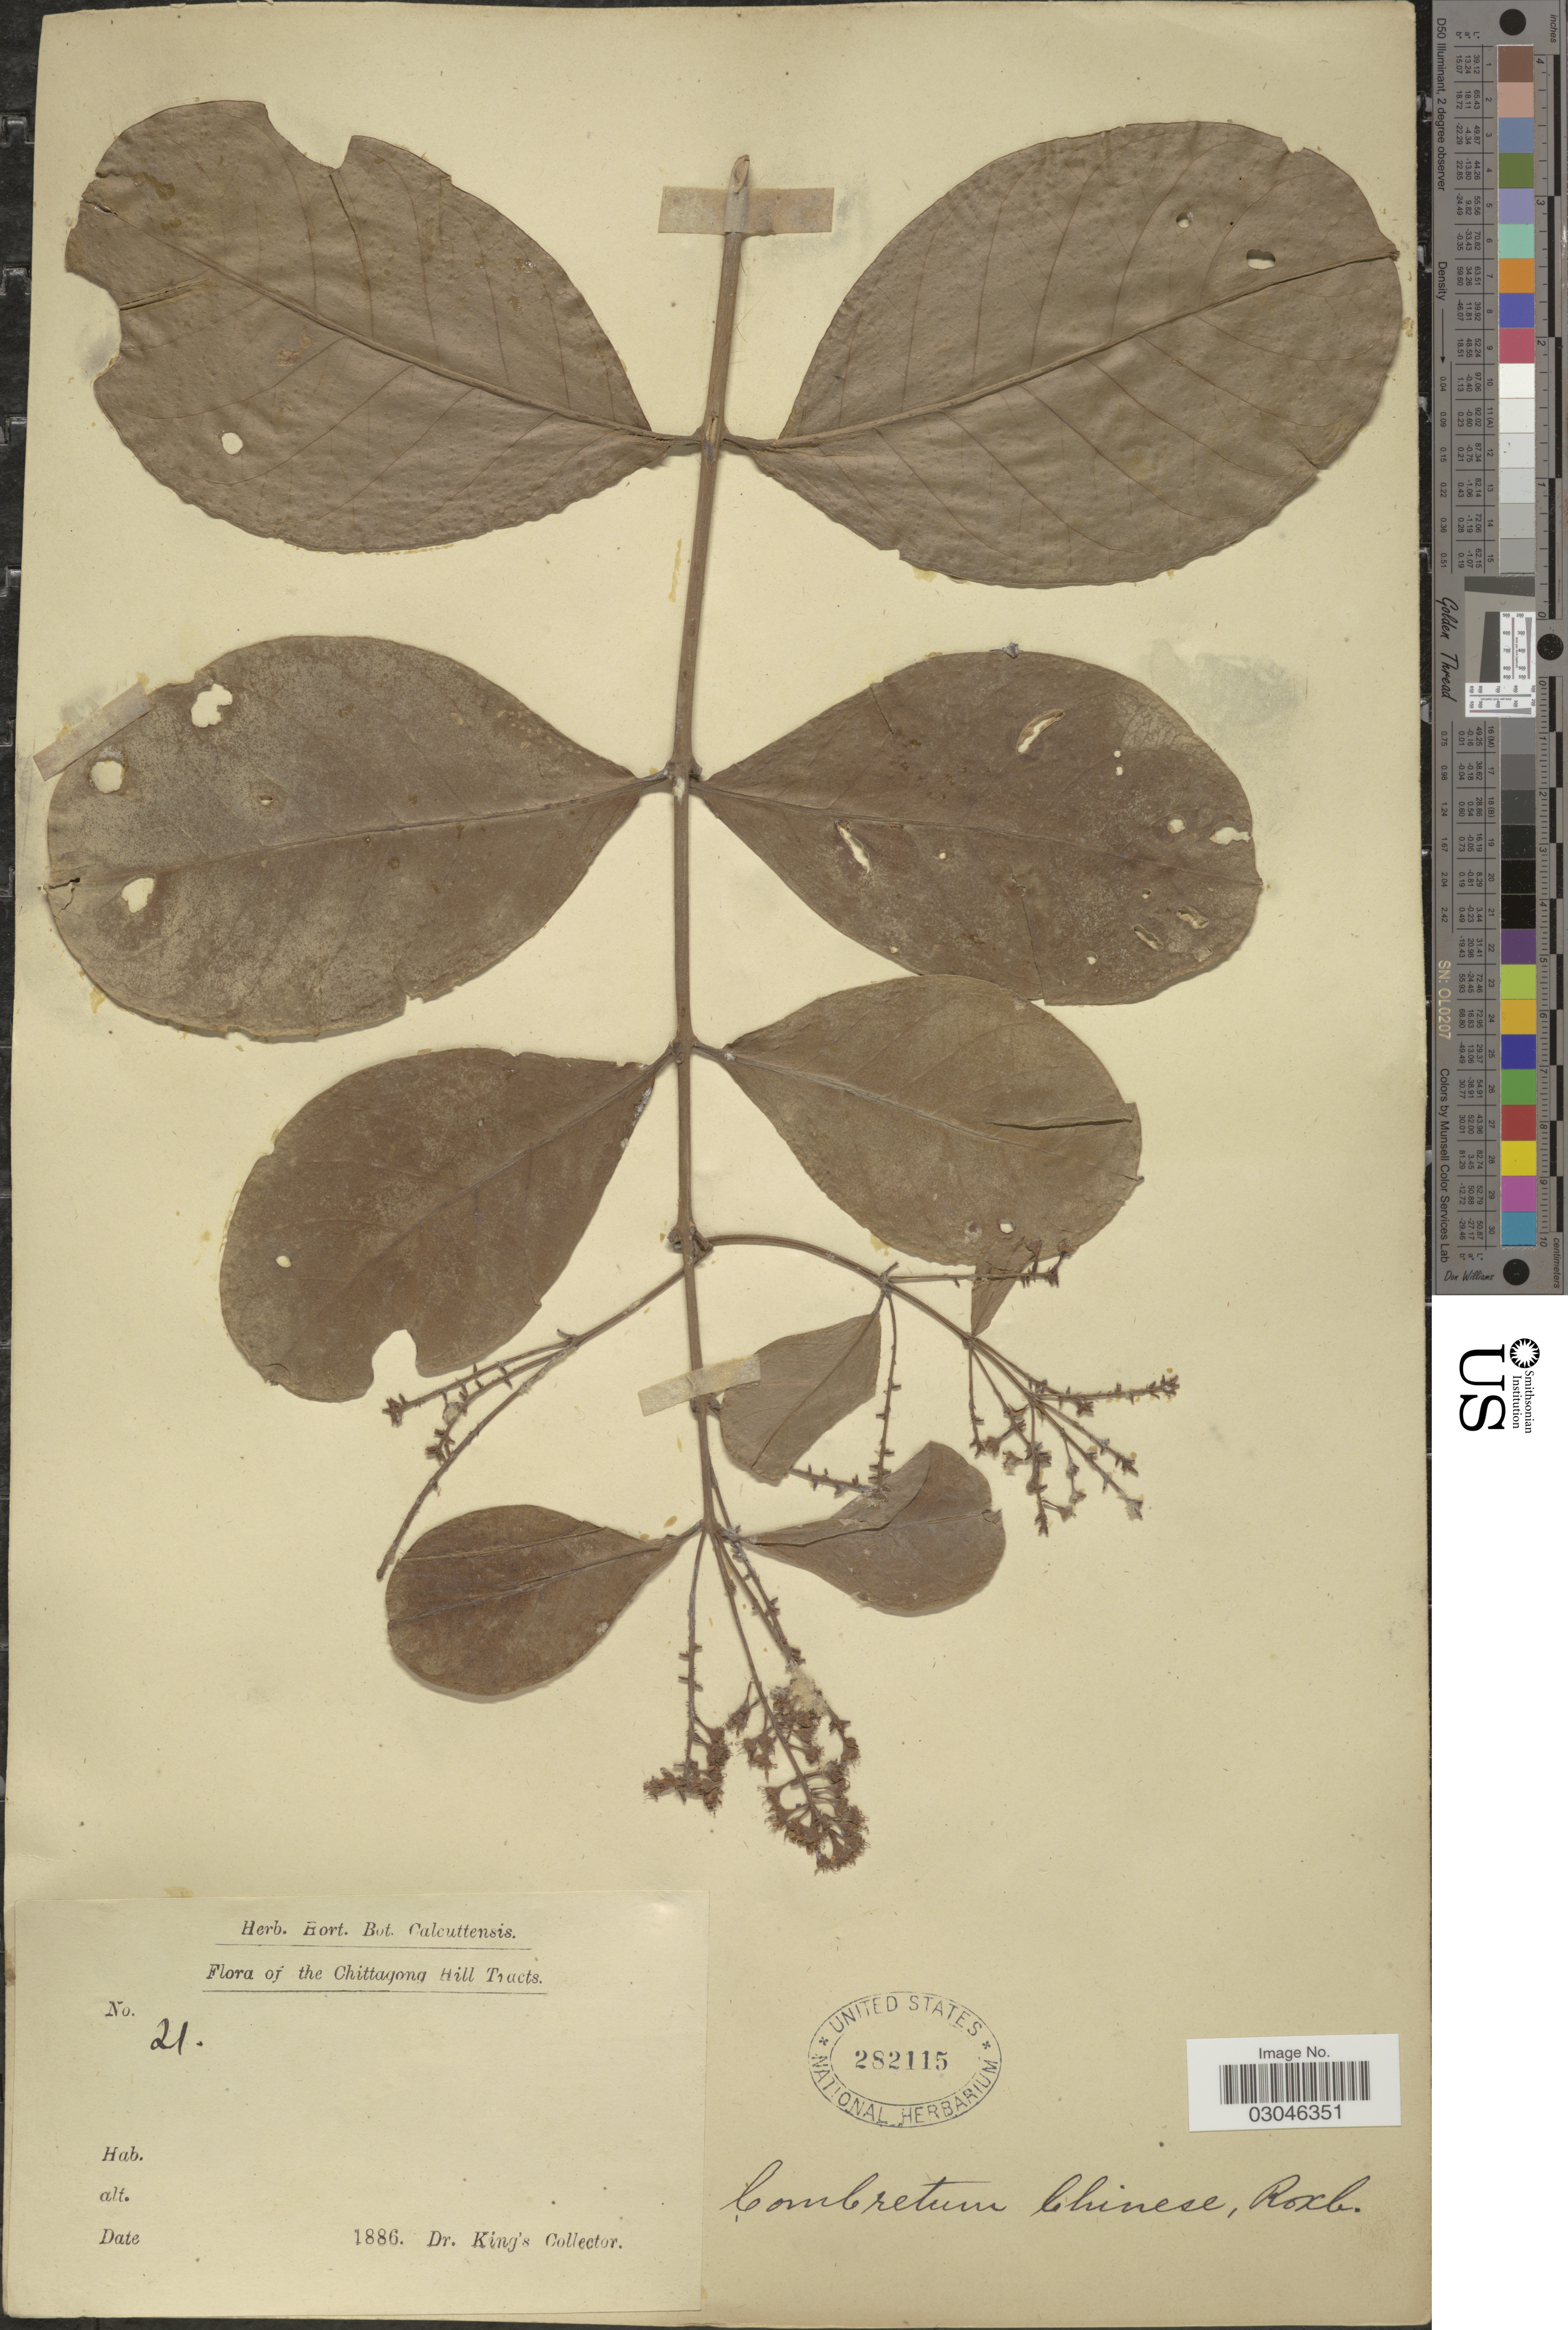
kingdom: Plantae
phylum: Tracheophyta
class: Magnoliopsida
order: Myrtales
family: Combretaceae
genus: Combretum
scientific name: Combretum chinense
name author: G. Don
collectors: Dr. King's collector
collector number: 21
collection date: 1886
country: Bangladesh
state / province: Chittagong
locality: Chittagong Hill Tracts.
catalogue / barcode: US 282115